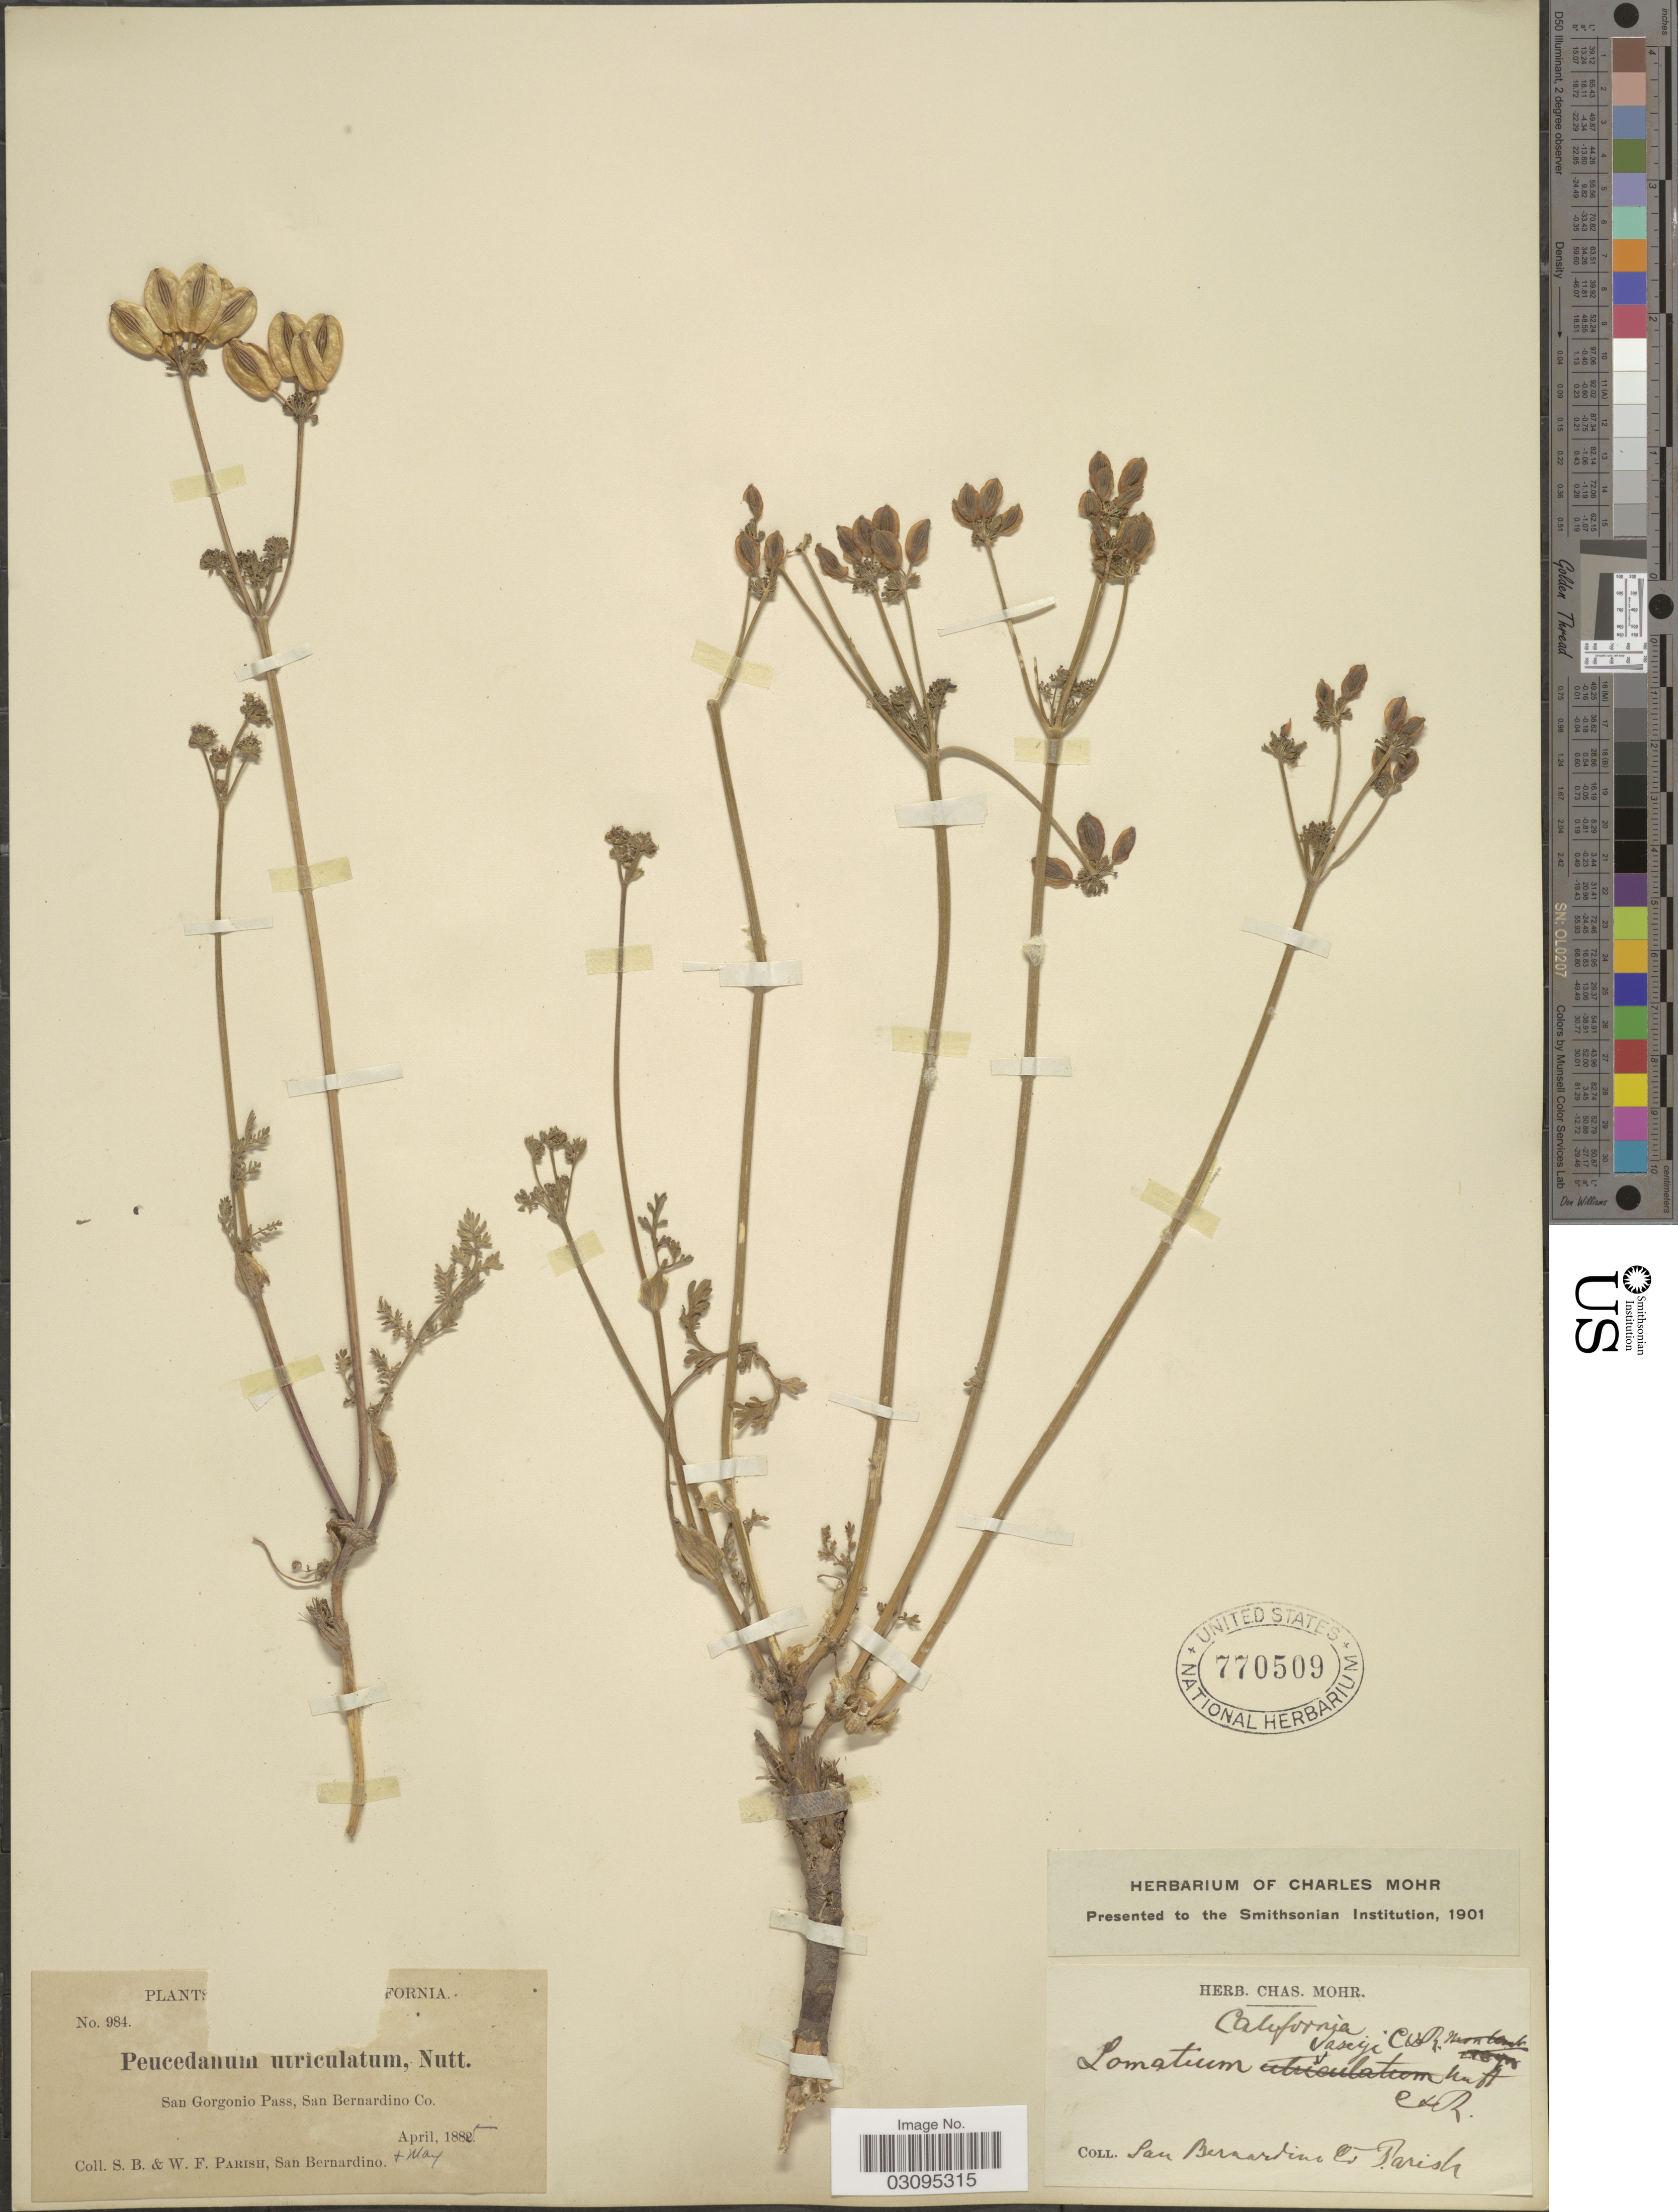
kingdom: Plantae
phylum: Tracheophyta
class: Magnoliopsida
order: Apiales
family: Apiaceae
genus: Lomatium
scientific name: Lomatium vaseyi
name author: (J.M. Coult. & Rose) J.M. Coult. & Rose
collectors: S. B. Parish & W. F. Parish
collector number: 984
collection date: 1885-05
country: United States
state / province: California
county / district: San Bernardino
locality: San Gorgonio Pass, San Bernardino Co.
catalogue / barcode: US 770509